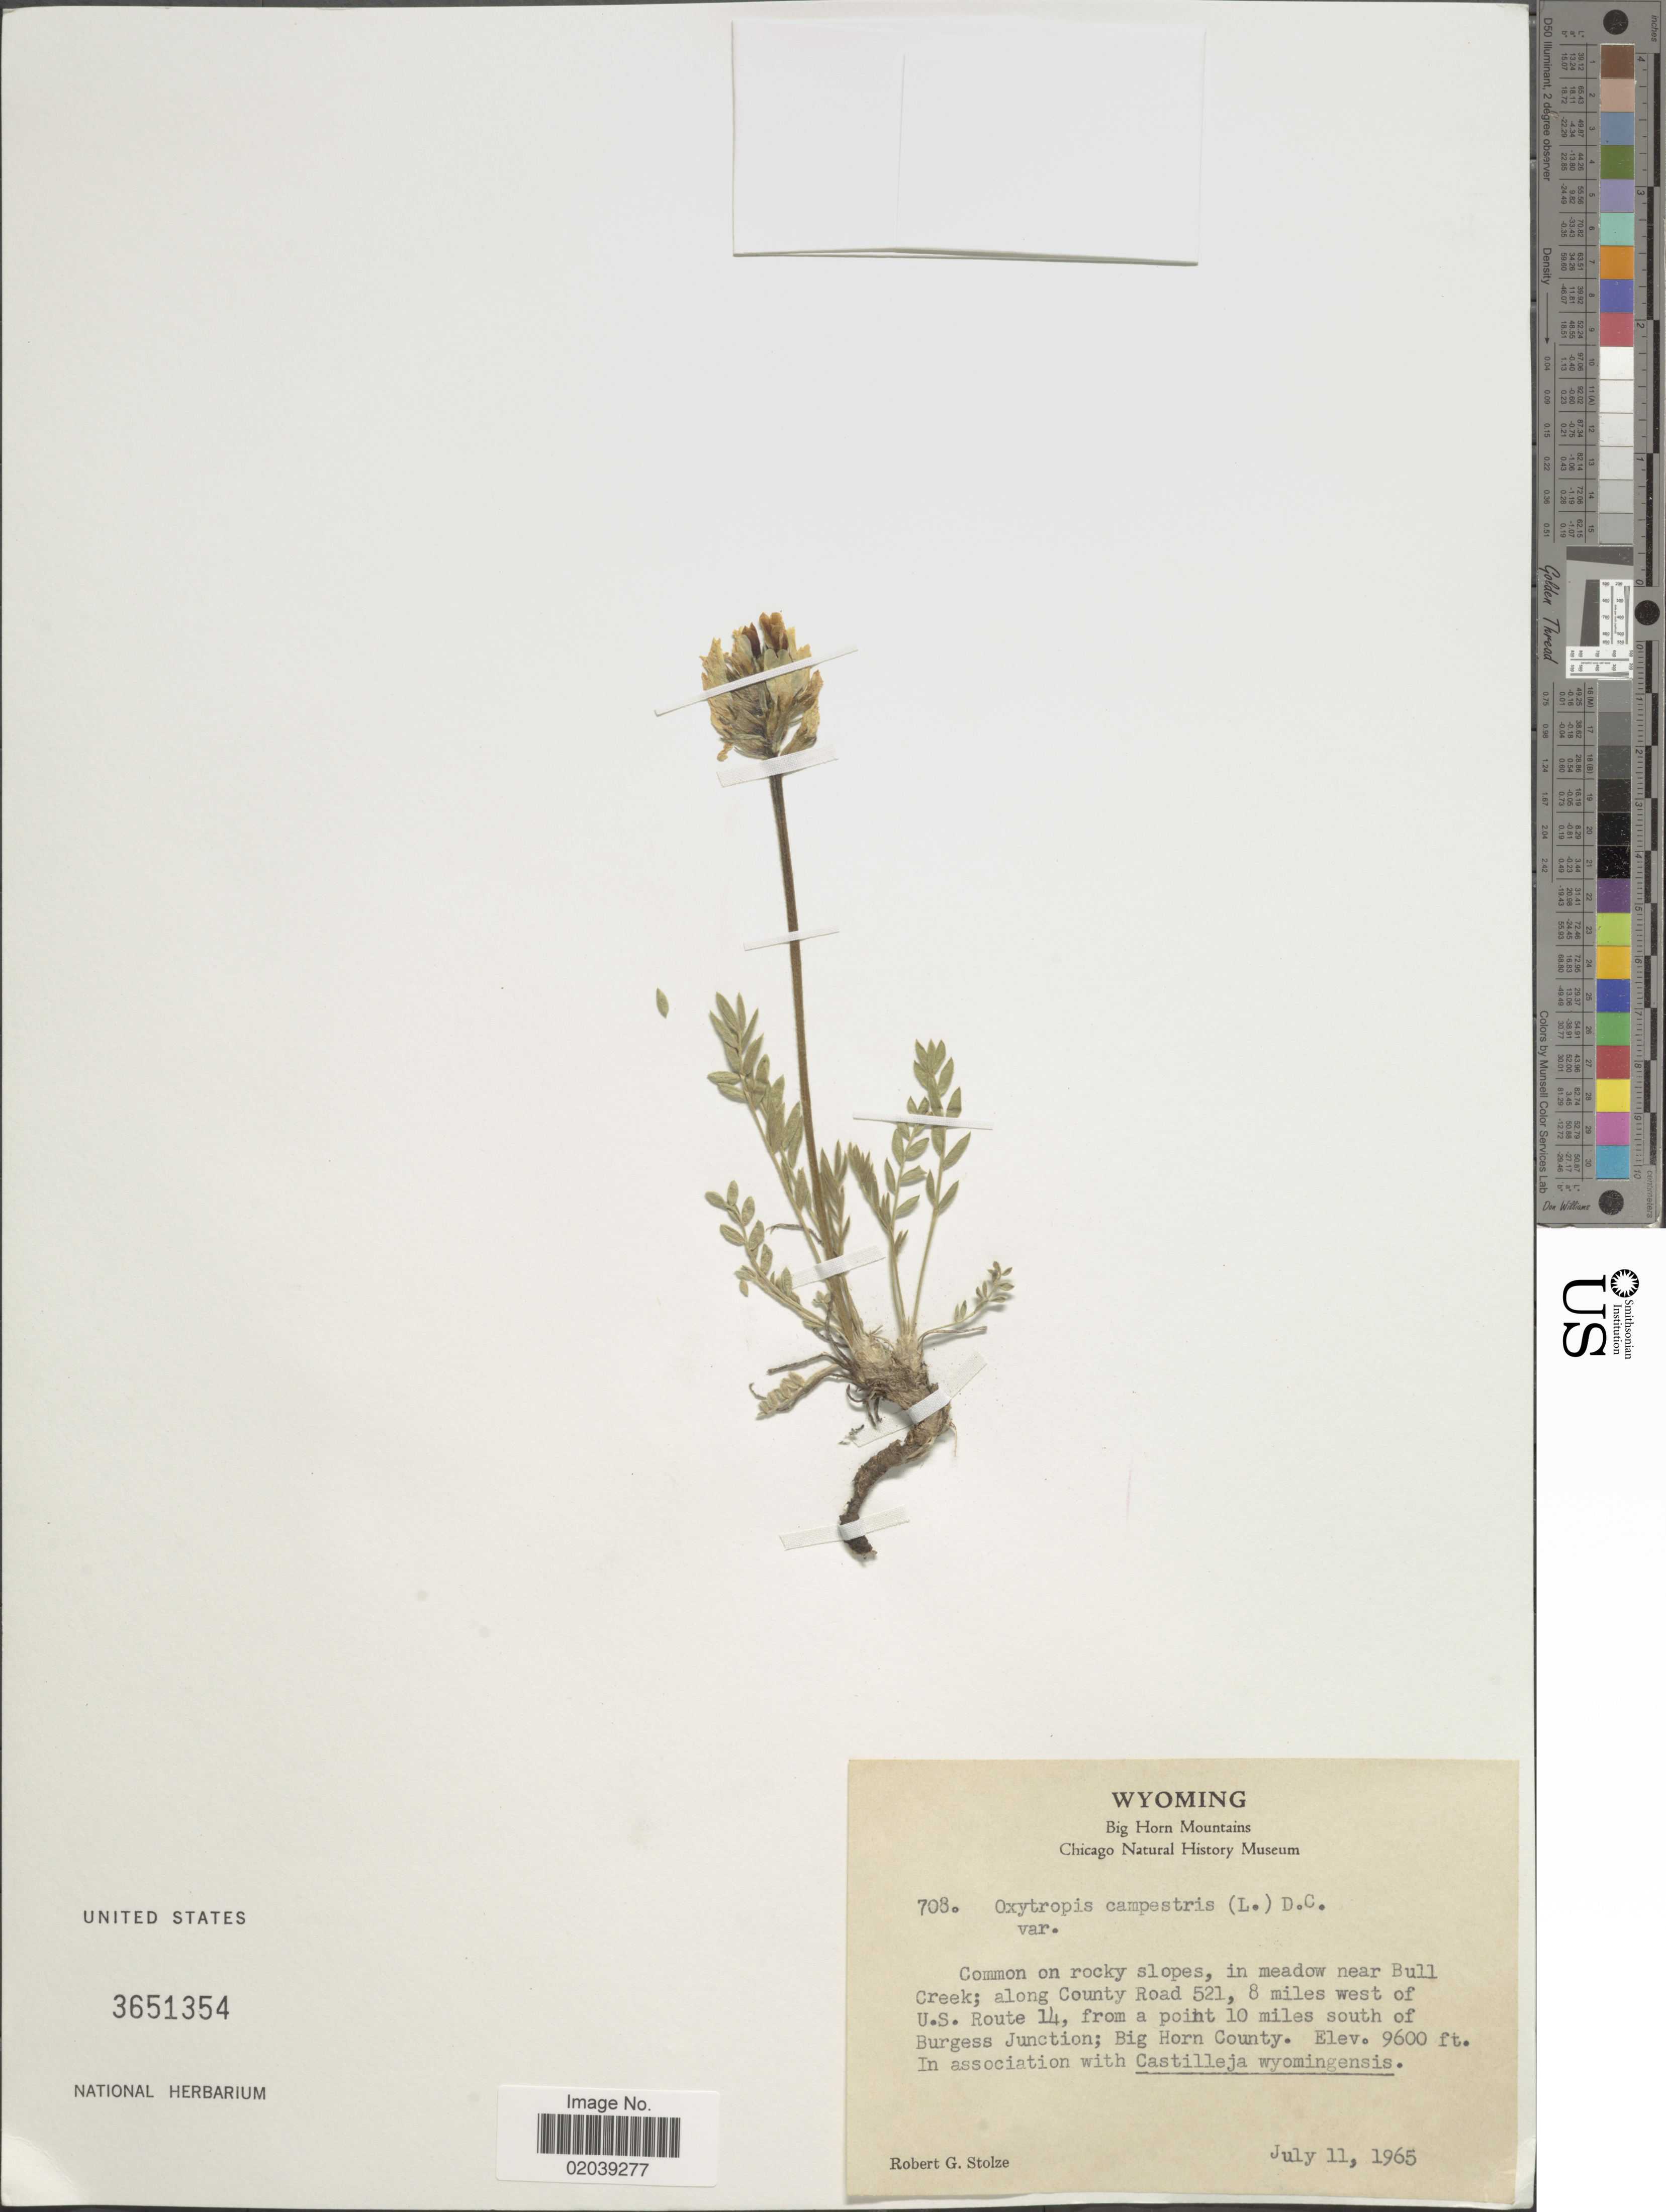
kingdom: Plantae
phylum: Tracheophyta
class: Magnoliopsida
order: Fabales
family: Fabaceae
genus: Oxytropis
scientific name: Oxytropis campestris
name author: (L.) DC.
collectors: R. G. Stolze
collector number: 708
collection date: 1965-07-11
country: United States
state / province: Wyoming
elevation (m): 2926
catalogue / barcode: US 3651354